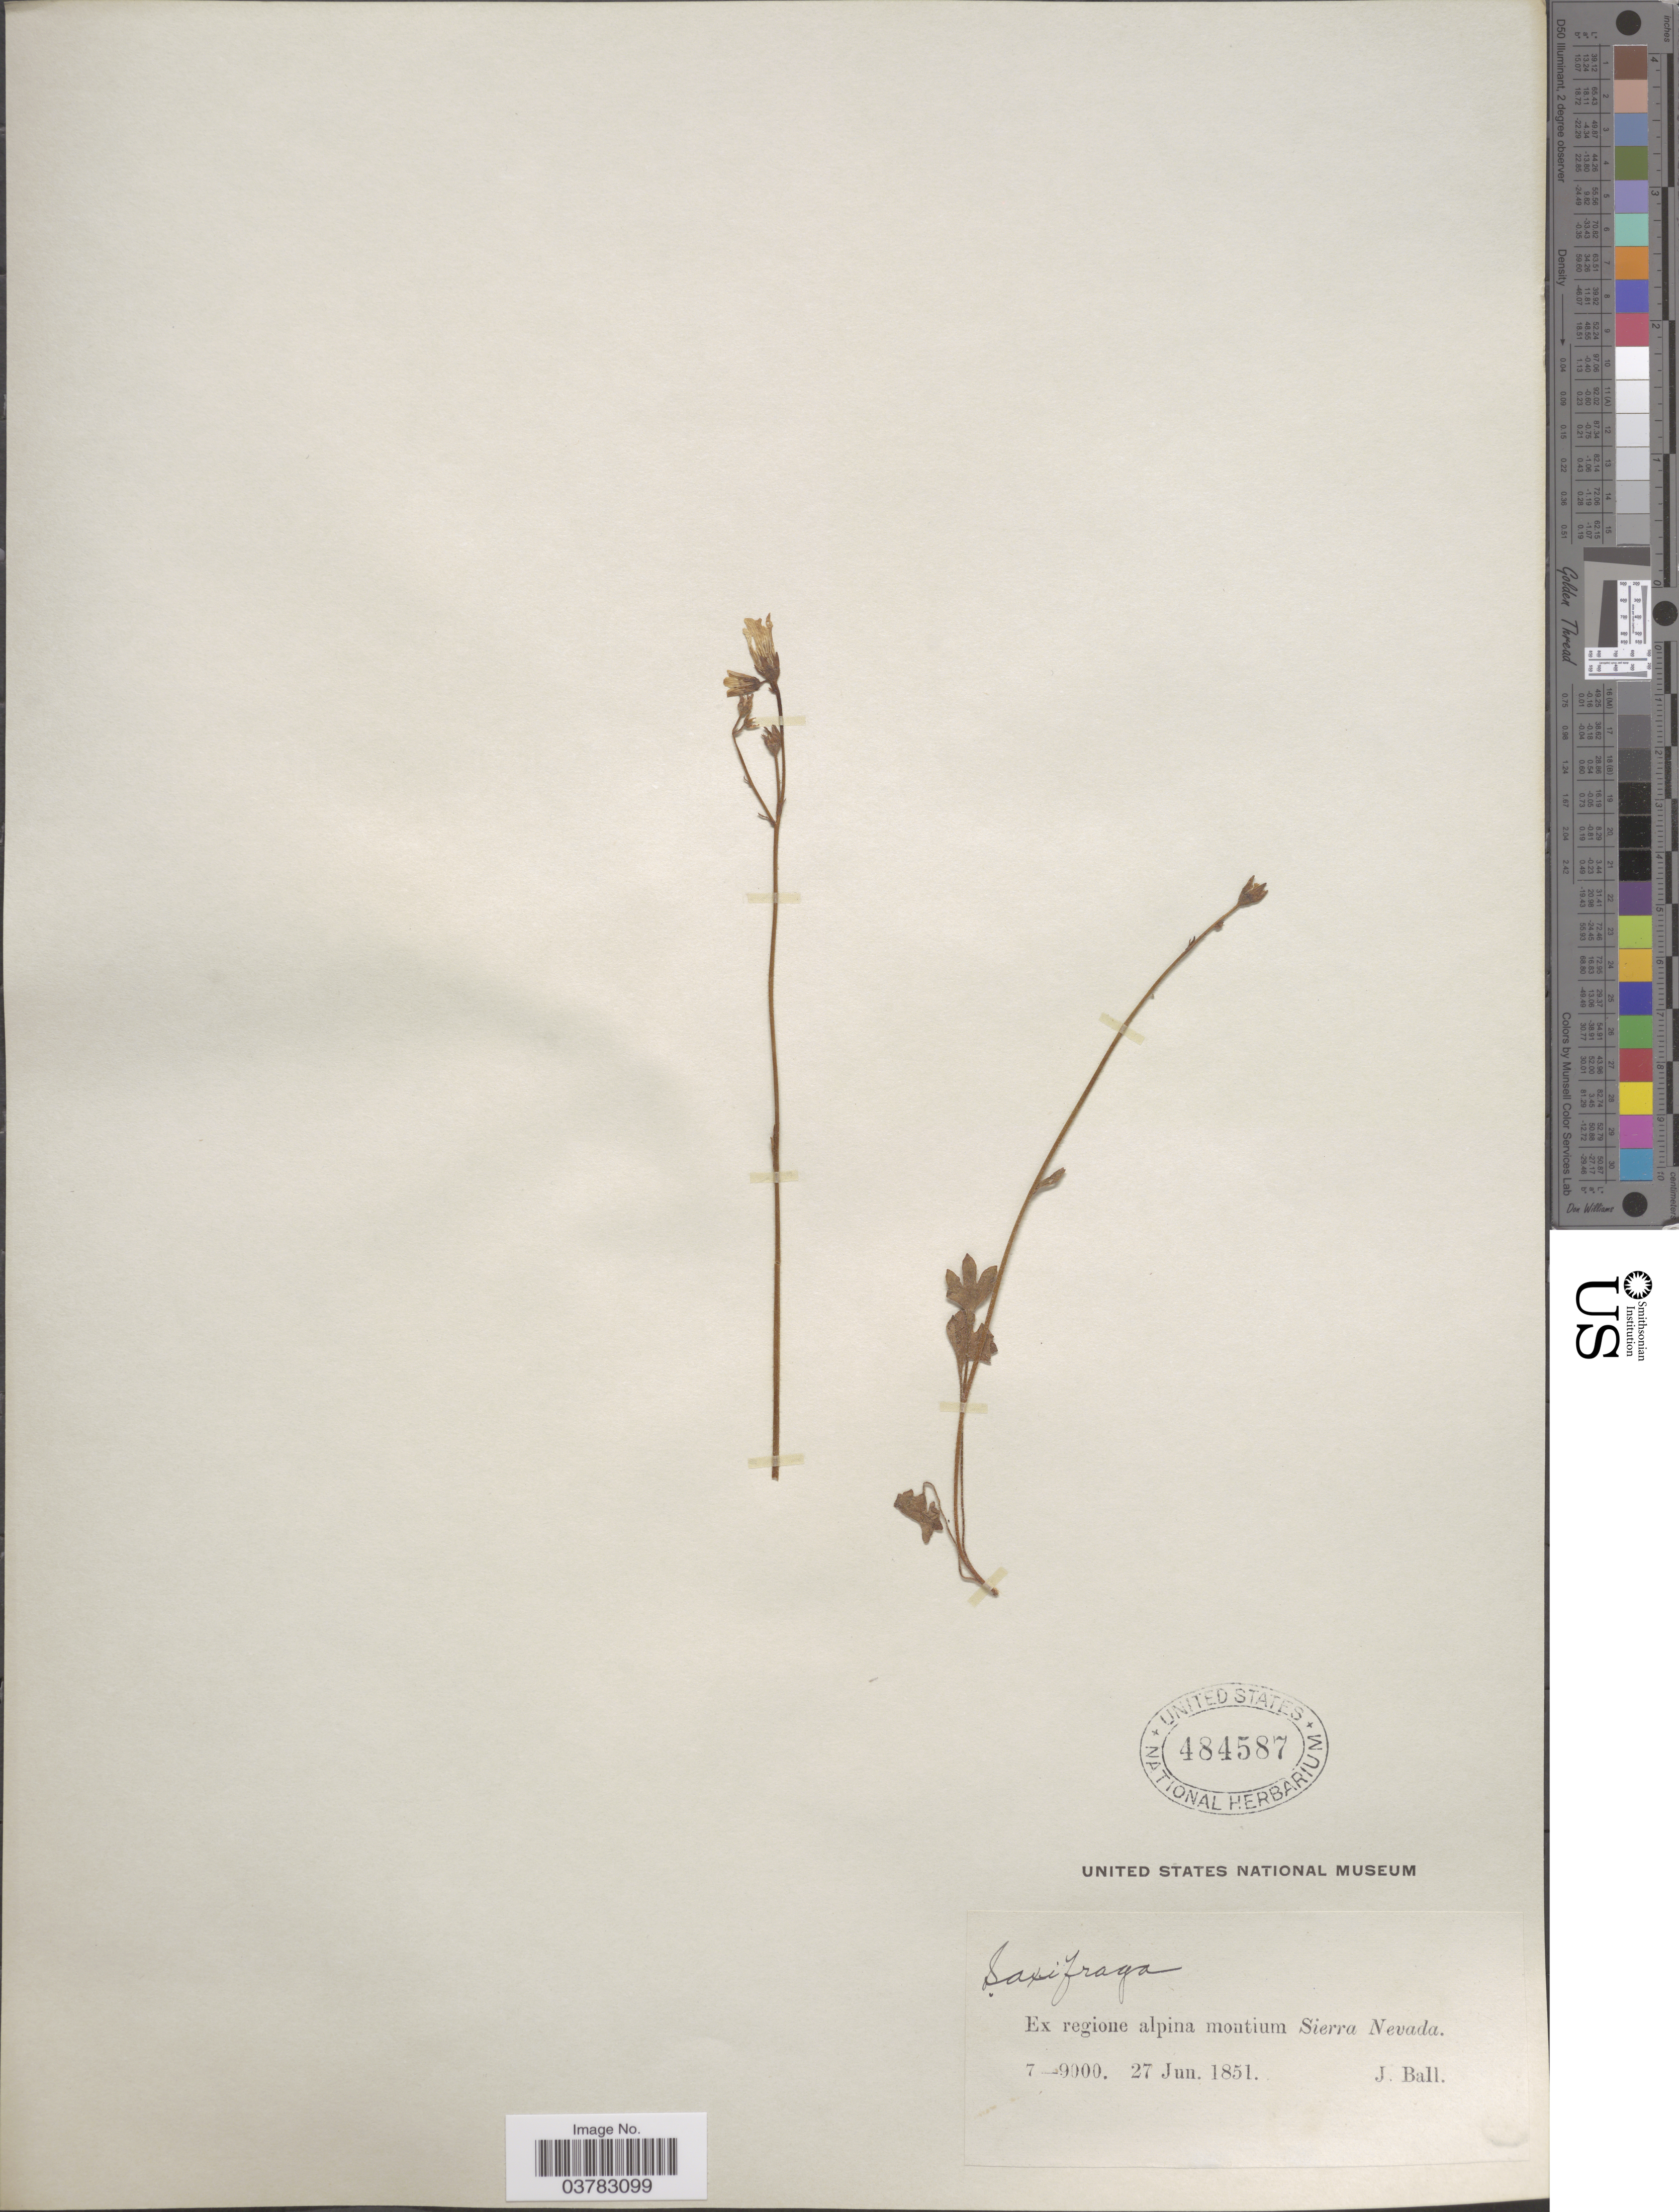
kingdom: Plantae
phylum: Tracheophyta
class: Magnoliopsida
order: Saxifragales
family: Saxifragaceae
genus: Saxifraga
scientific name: Saxifraga sp.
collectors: J. Ball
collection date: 1851-06-27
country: Spain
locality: Ex regione alpina montium Sierra Nevada.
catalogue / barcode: US 484587